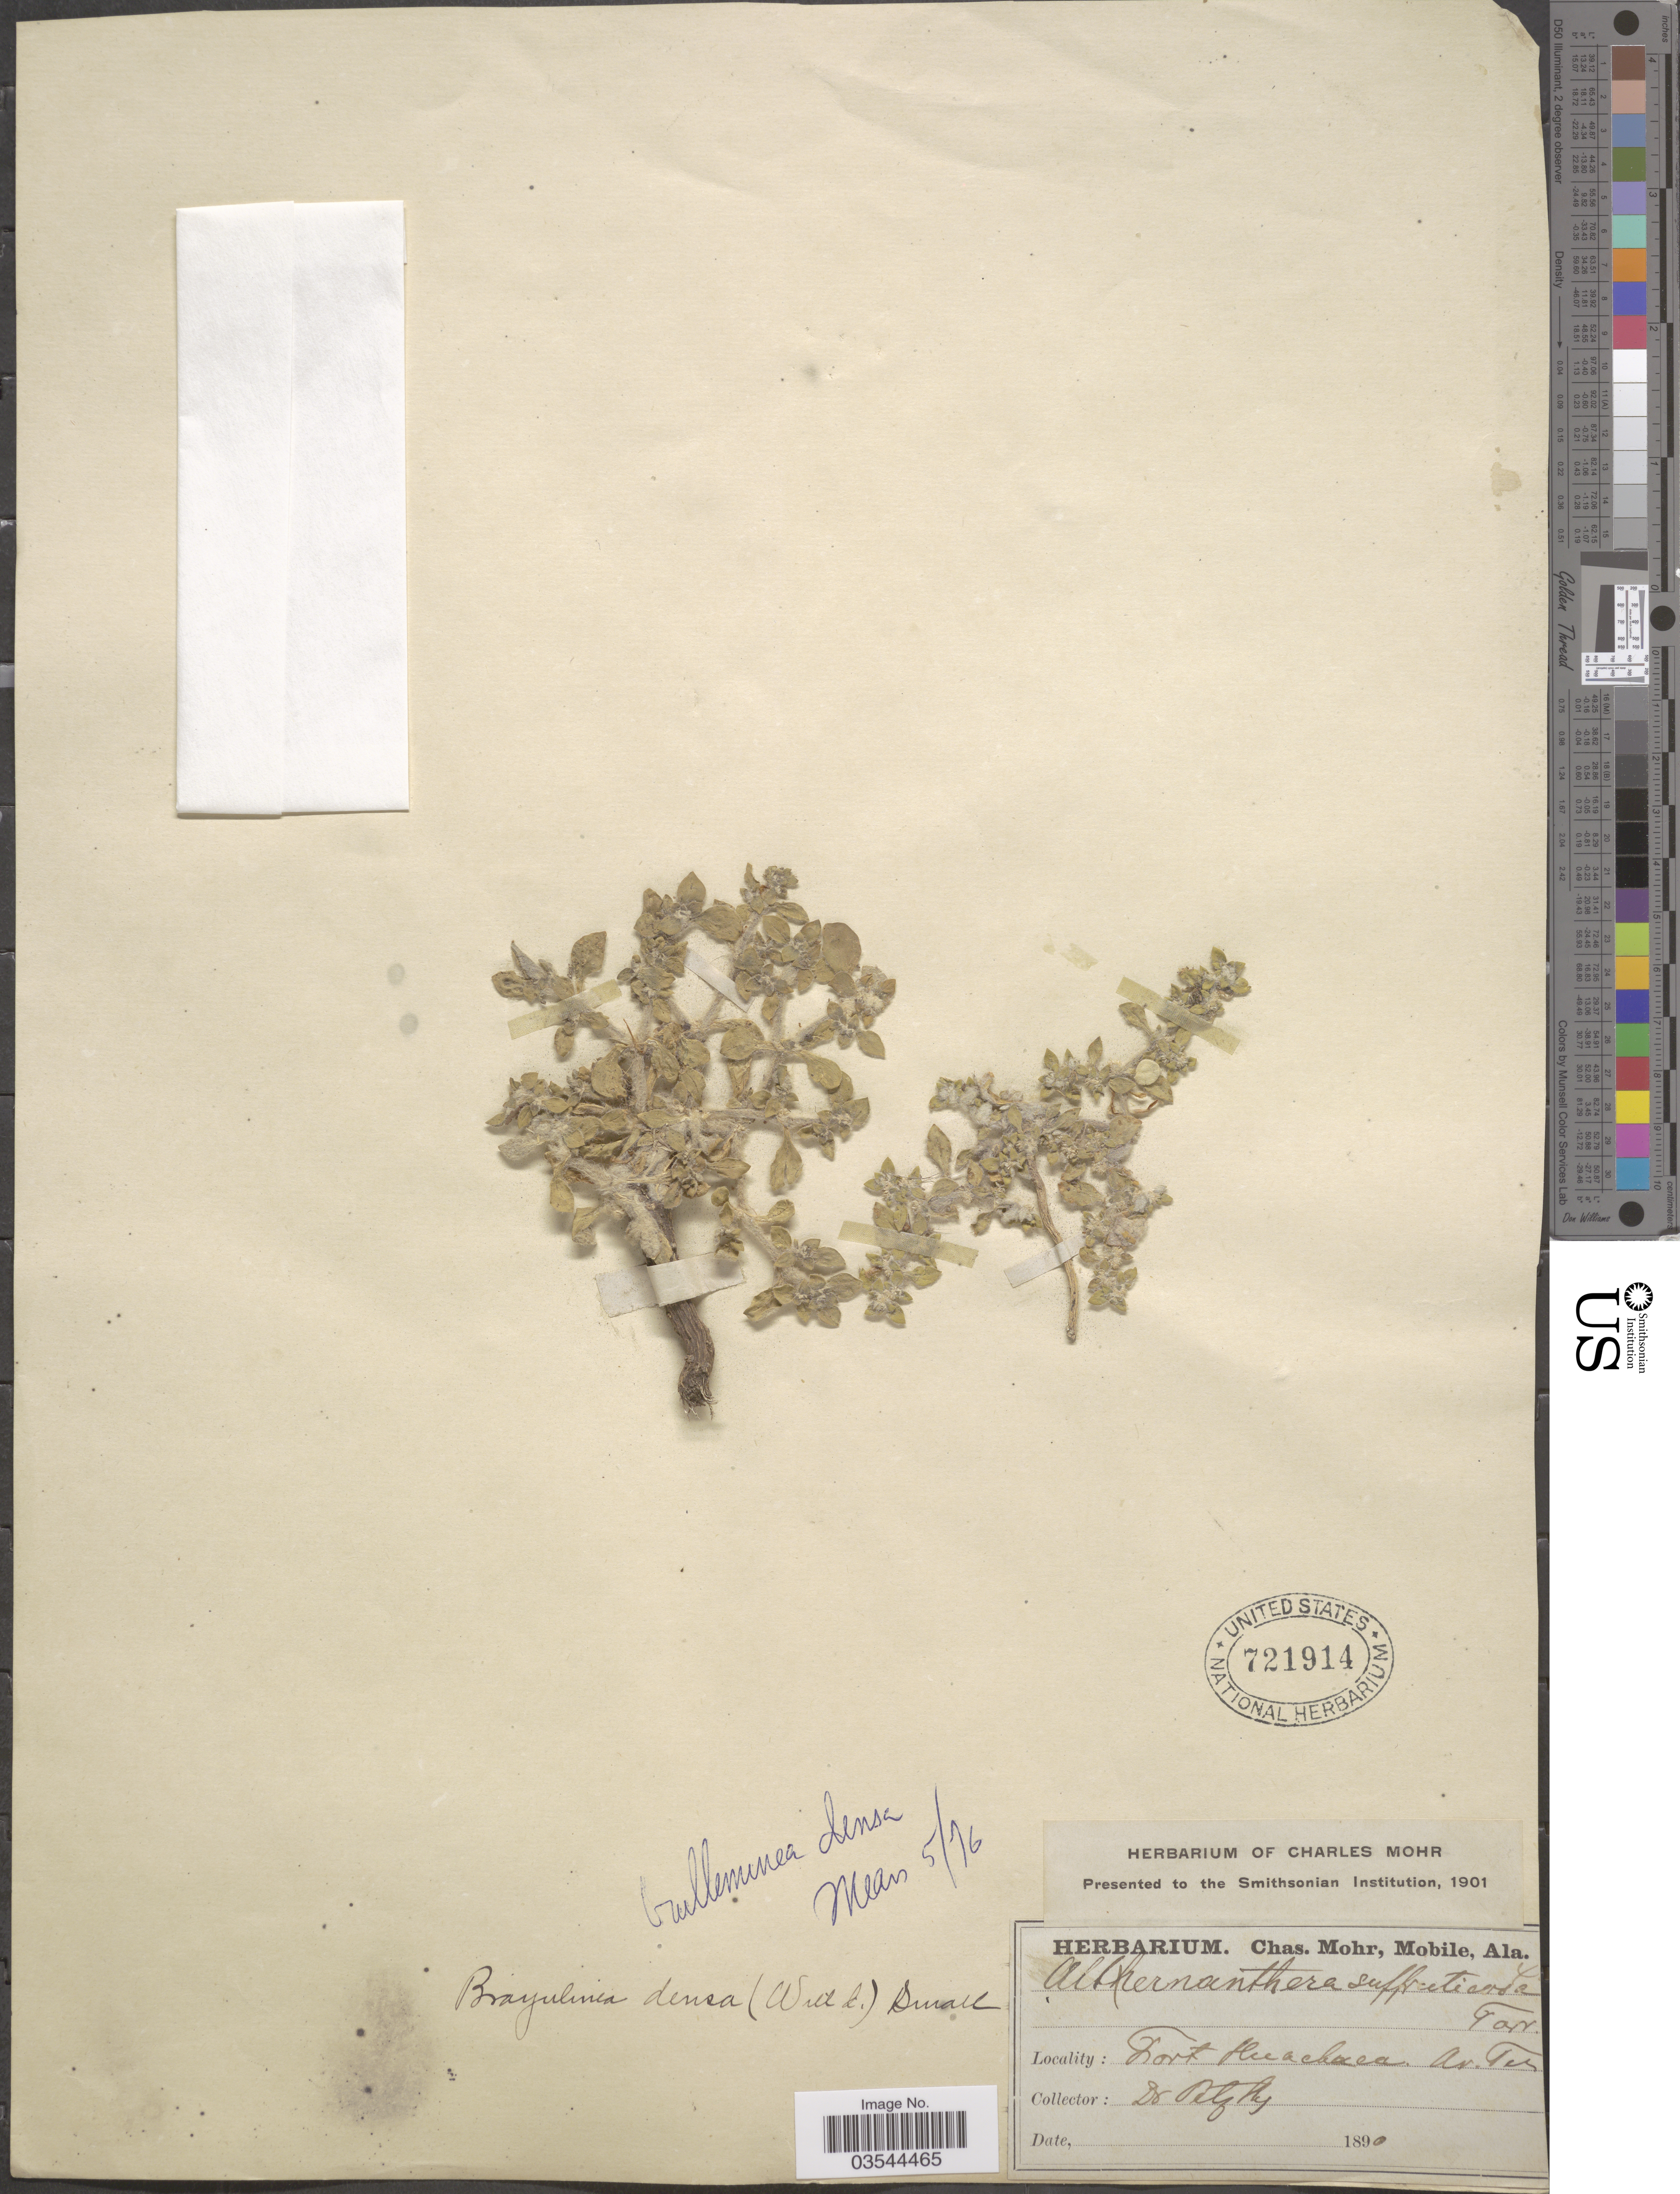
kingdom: Plantae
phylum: Tracheophyta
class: Magnoliopsida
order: Caryophyllales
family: Amaranthaceae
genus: Guilleminea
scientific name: Guilleminea densa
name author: (Humb. & Bonpl. ex Schult.) Moq.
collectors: -. Patzky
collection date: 1890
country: United States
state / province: Arizona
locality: Fort Huachuca. Ar. Ter.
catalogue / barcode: US 721914